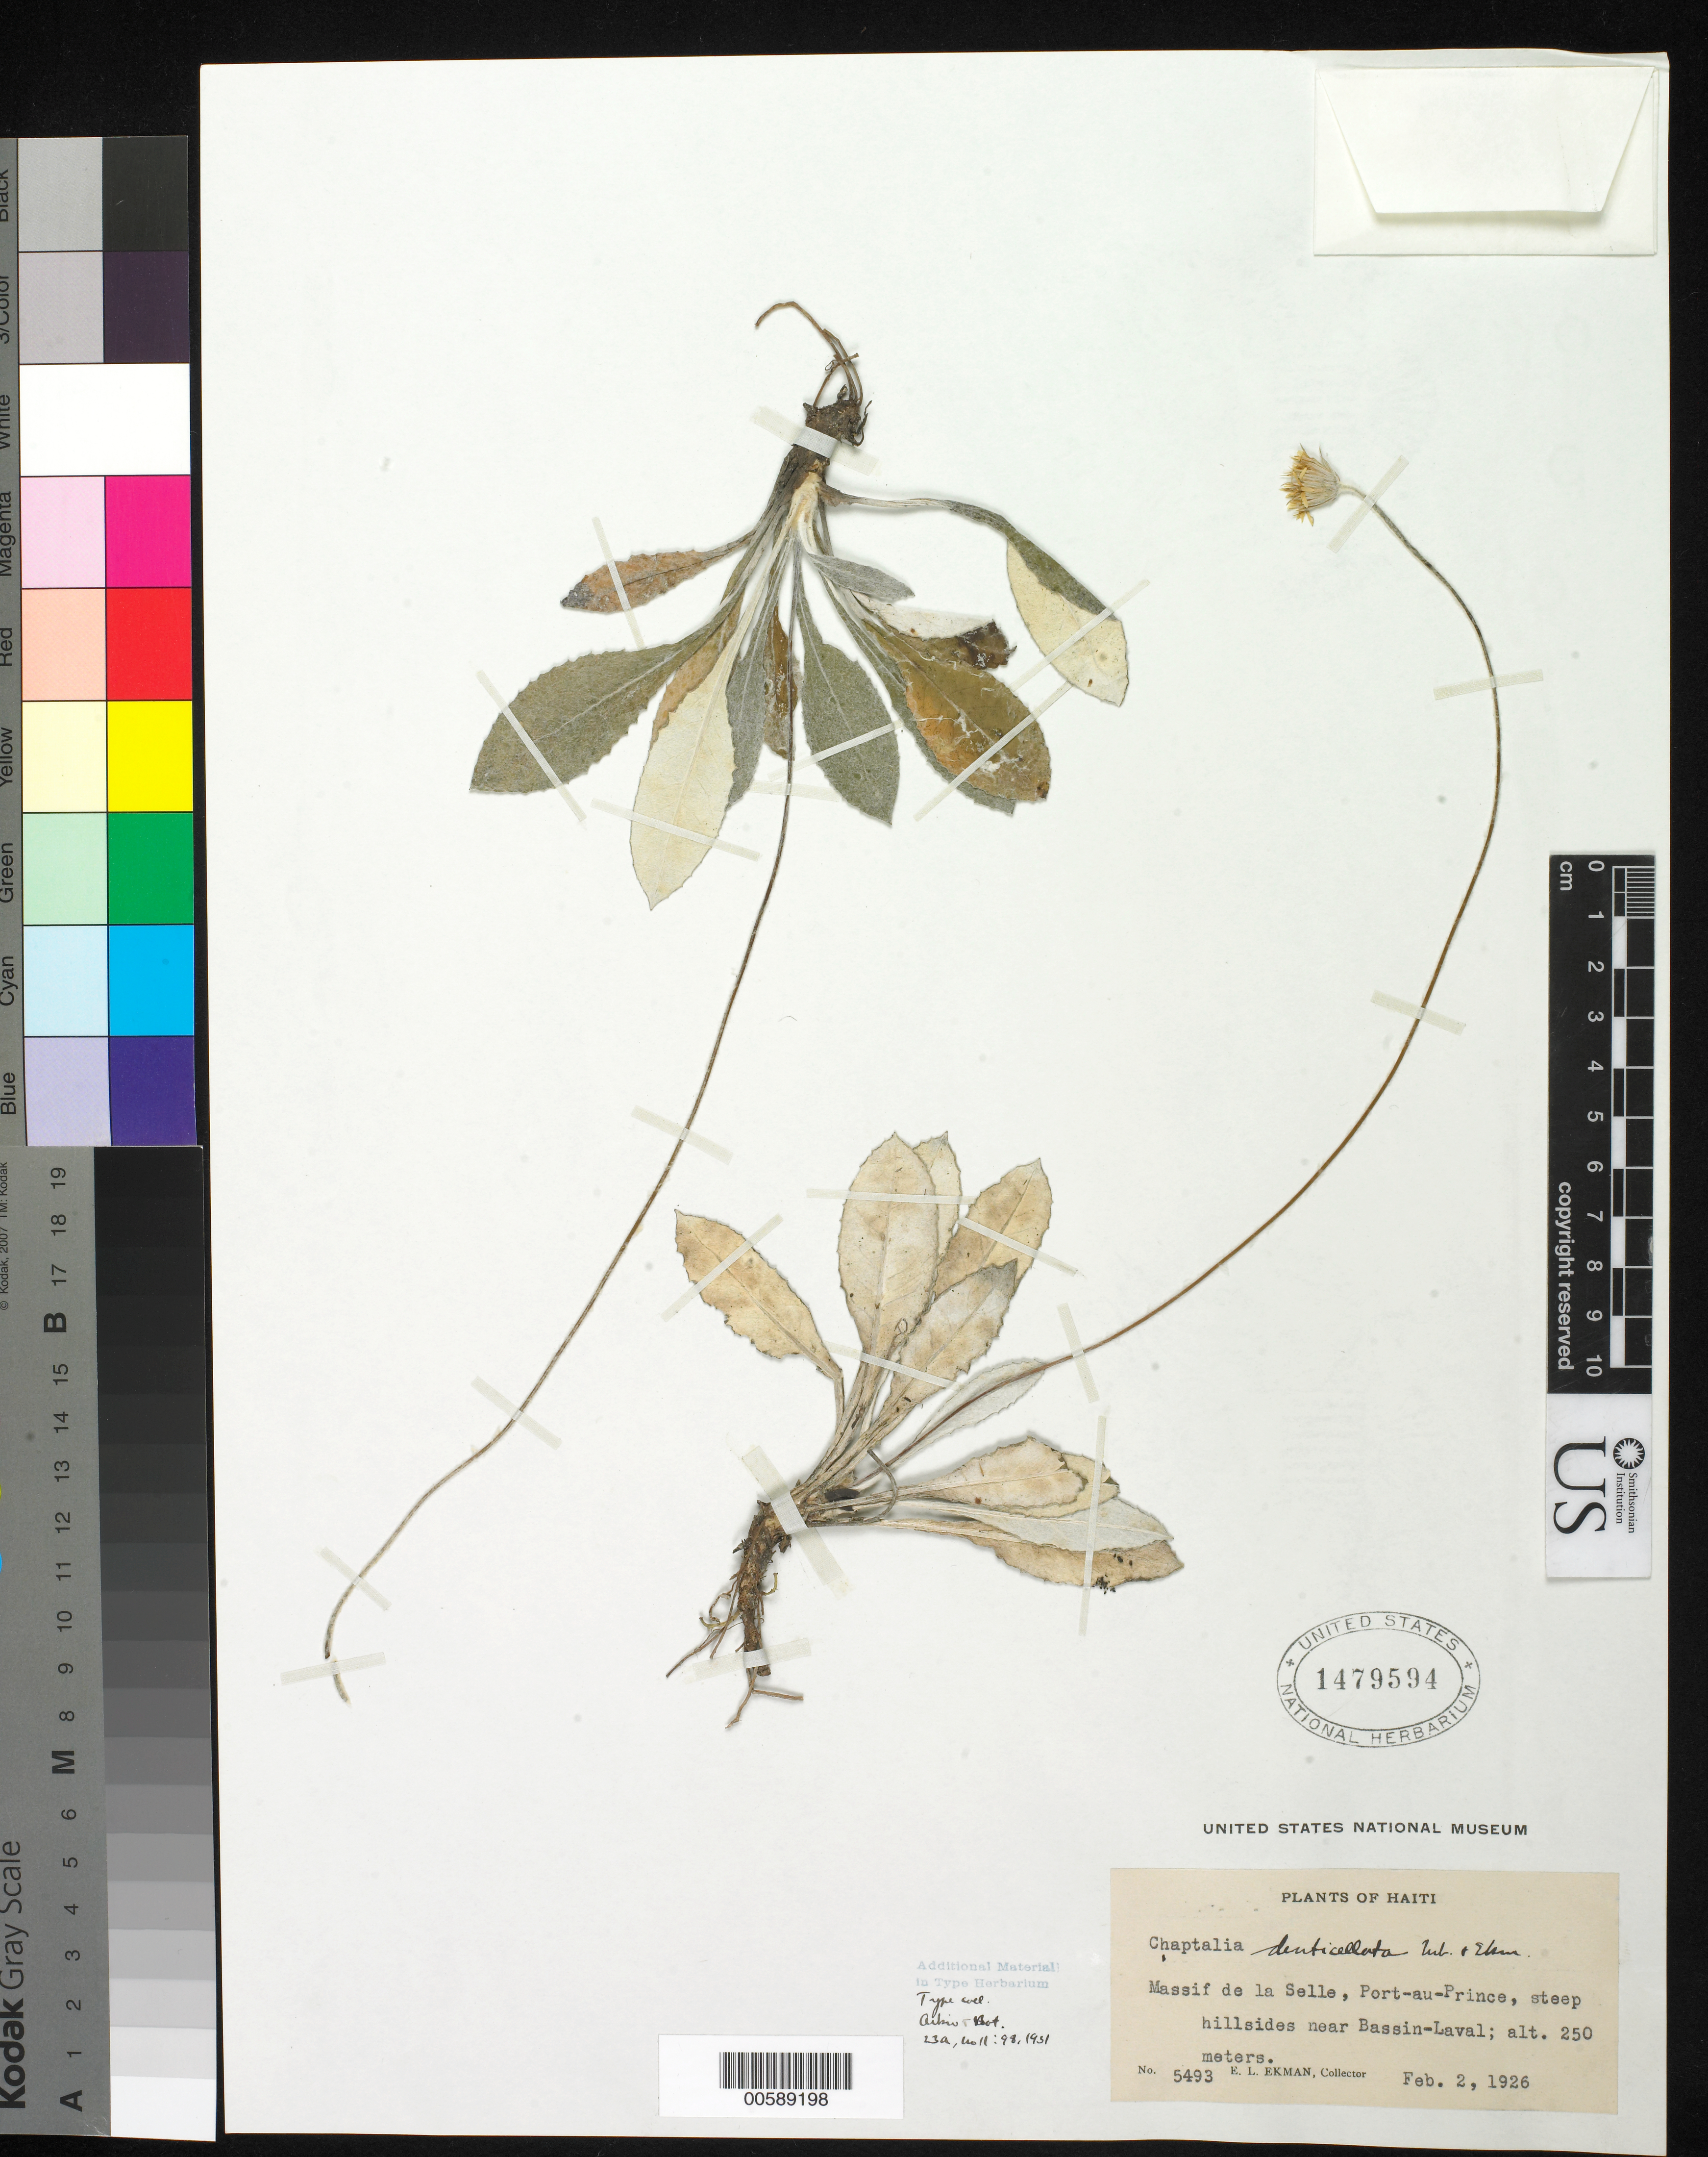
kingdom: Plantae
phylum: Tracheophyta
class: Magnoliopsida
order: Asterales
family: Asteraceae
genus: Chaptalia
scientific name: Chaptalia denticellata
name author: Urb. & Ekman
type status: Isotype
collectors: E. L. Ekman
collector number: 5493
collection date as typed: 02 Feb 1926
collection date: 1926-02-02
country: Haiti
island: Hispaniola Island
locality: Massif de la Selle, Port-au-Prince, near Bassin Laval.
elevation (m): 250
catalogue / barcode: US 1479594